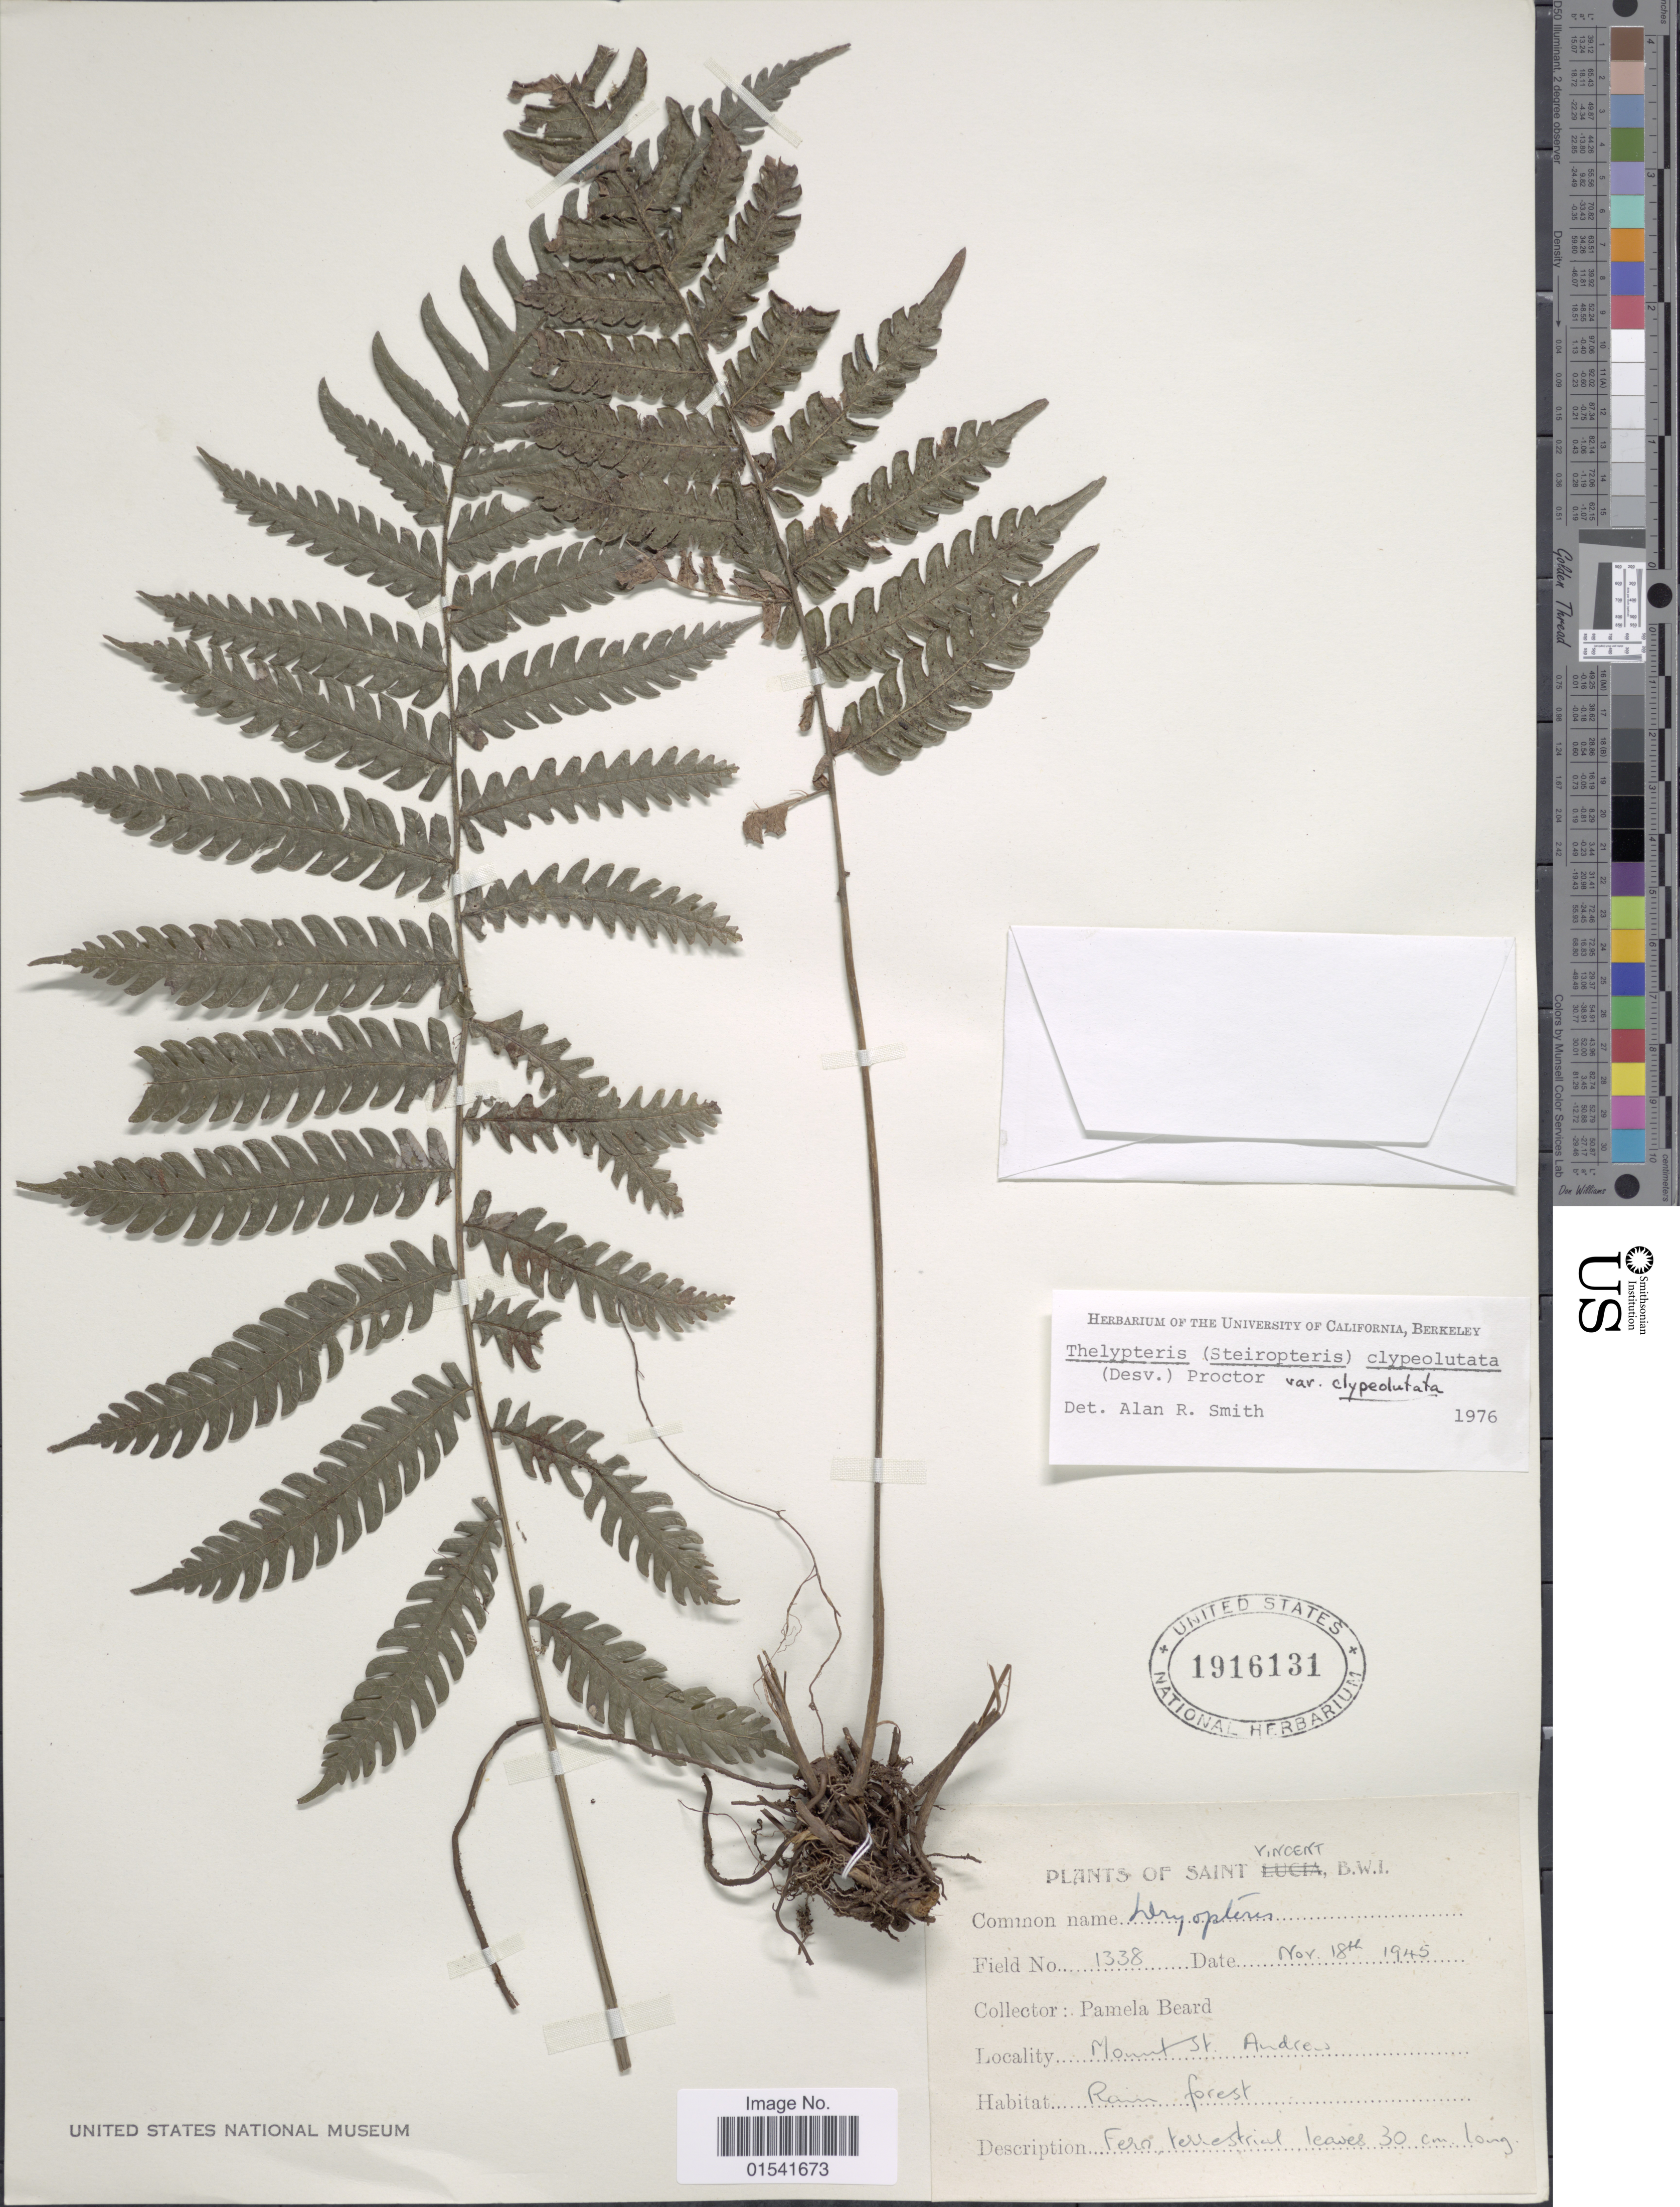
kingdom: Plantae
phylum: Tracheophyta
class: Polypodiopsida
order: Polypodiales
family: Thelypteridaceae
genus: Steiropteris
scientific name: Steiropteris clypeolutata var. clypeolutata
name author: (Desv.) Pic. Serm.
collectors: P. Beard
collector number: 1338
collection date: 1945-11-18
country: St. Vincent - Grenadines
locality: Saint Vincent, B.W.I., Mount St. Andrew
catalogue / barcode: US 1916131